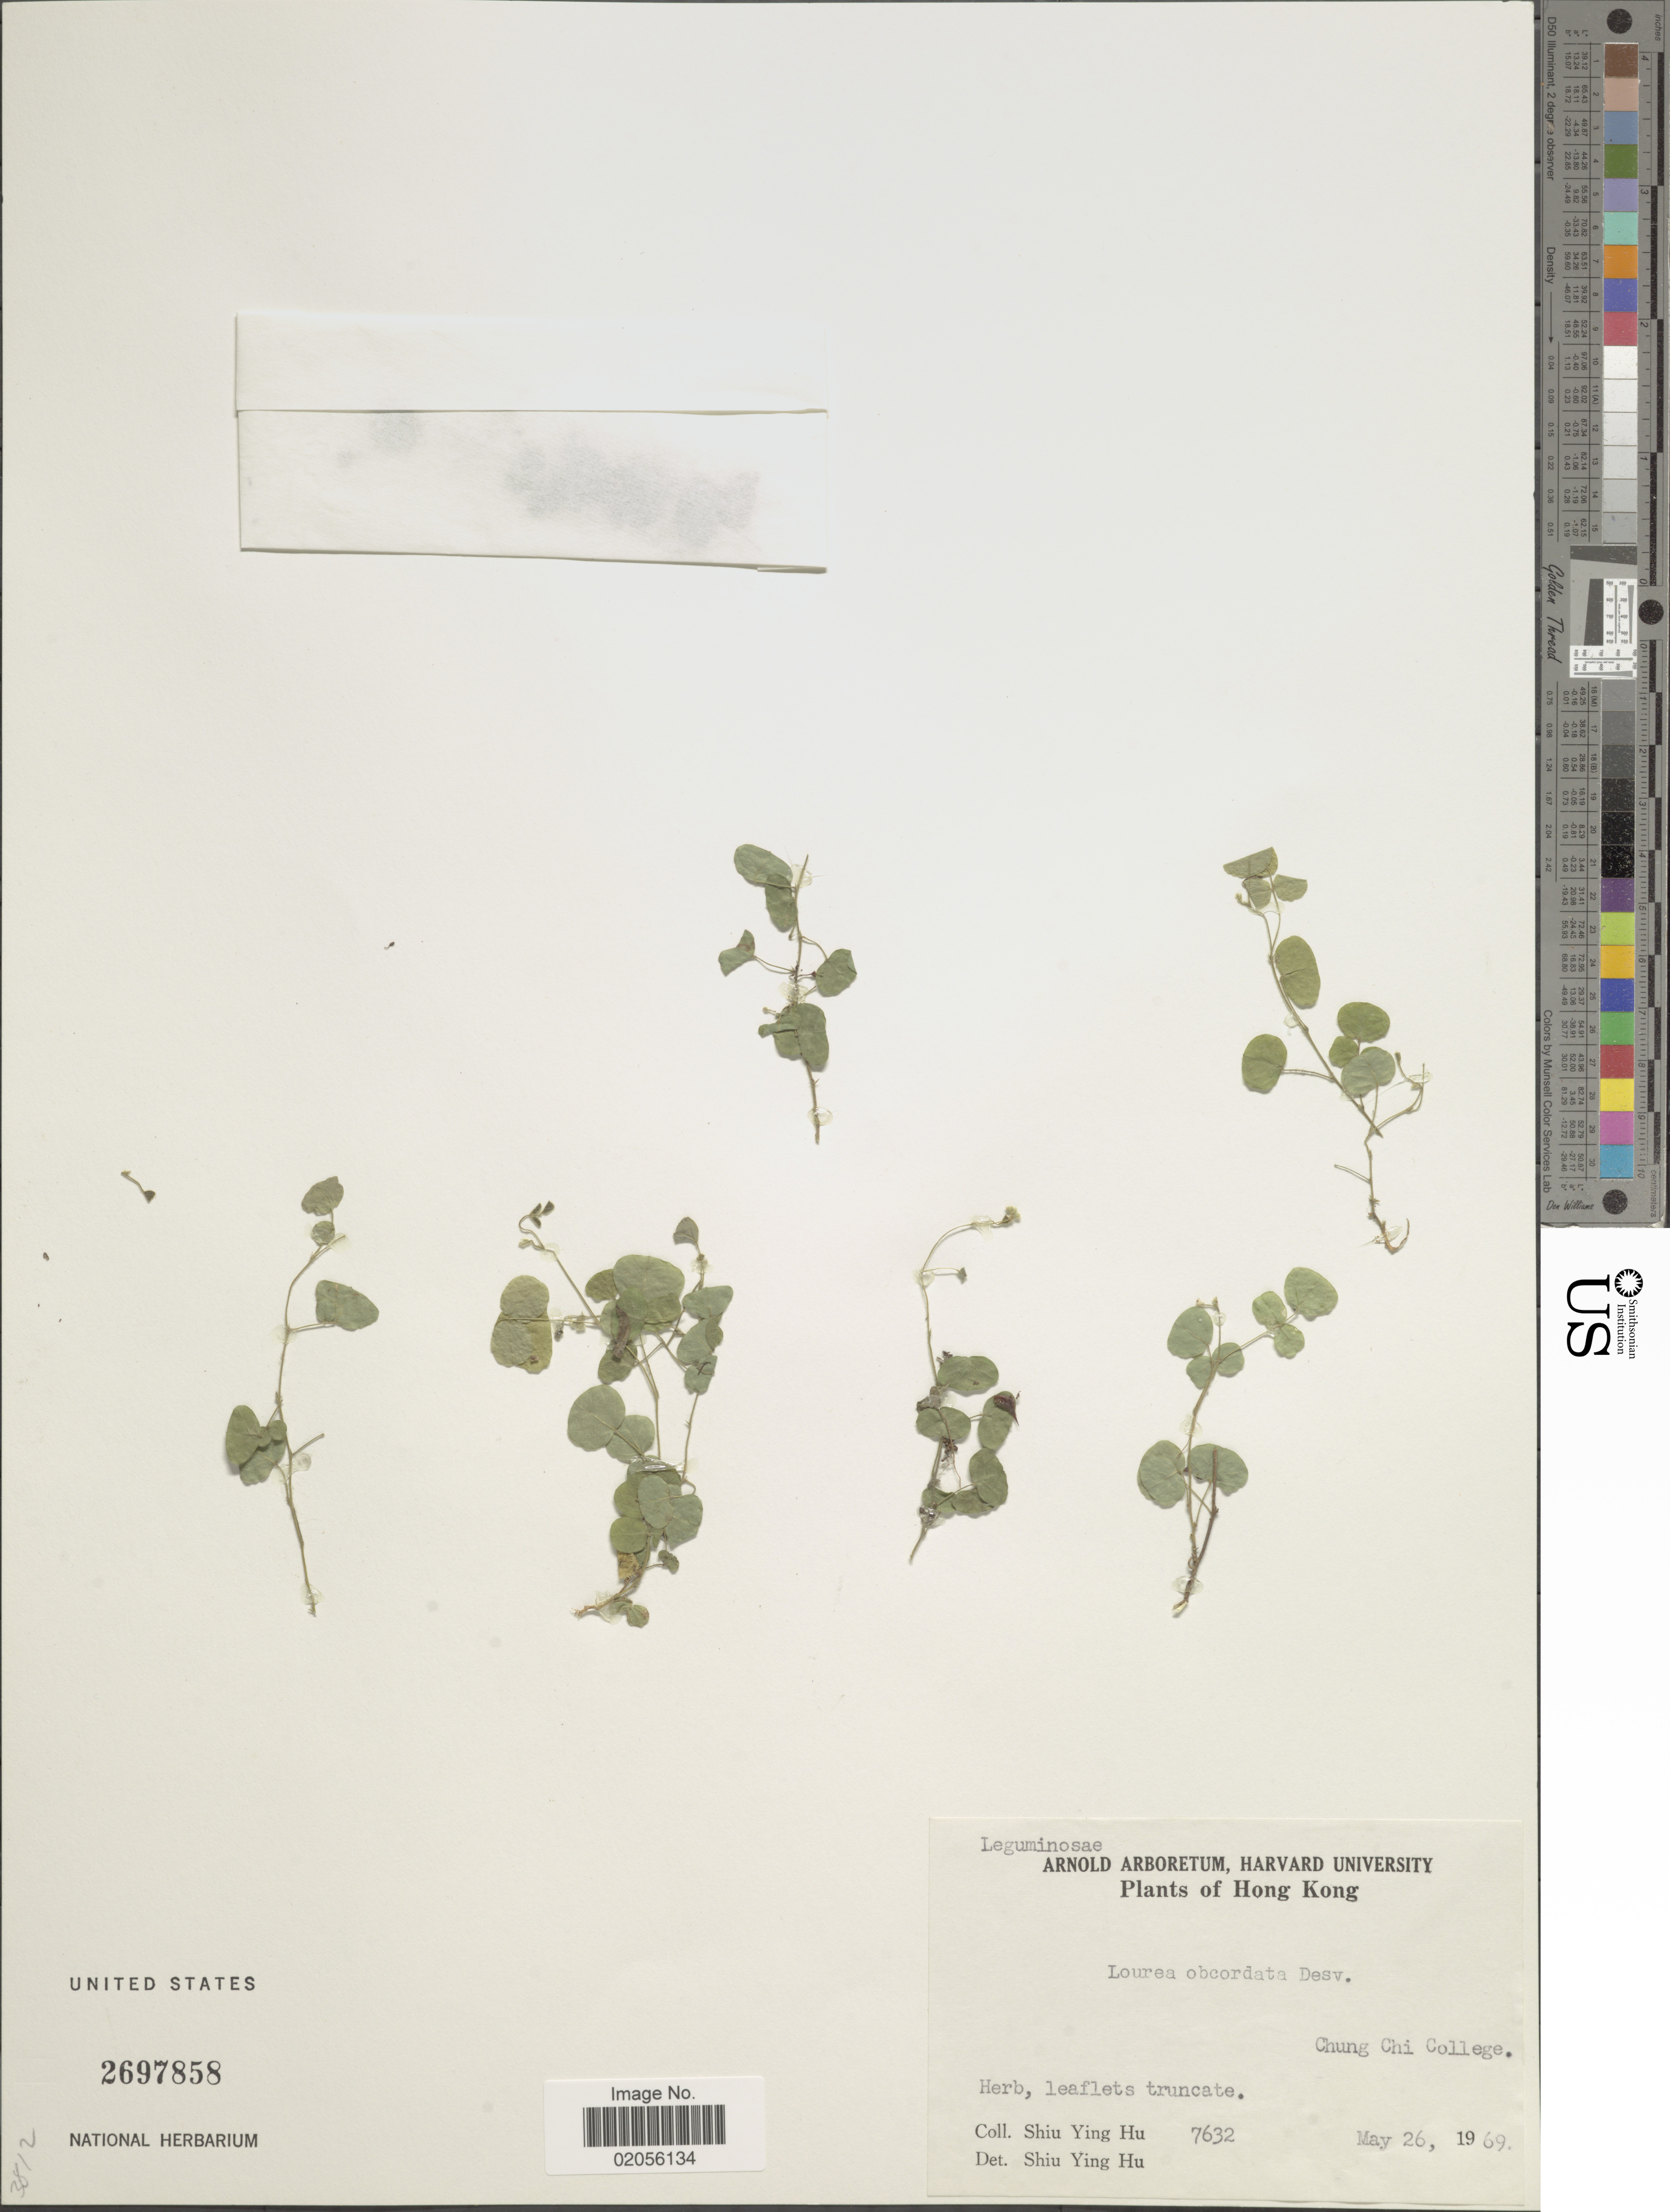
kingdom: Plantae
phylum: Tracheophyta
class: Magnoliopsida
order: Fabales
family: Fabaceae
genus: Lourea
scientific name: Lourea obcordata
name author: (Poir.) Desv.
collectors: S. Y. Hu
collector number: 7632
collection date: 1969-05-26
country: China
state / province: Hong Kong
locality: Chung Chi College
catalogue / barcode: US 2697858